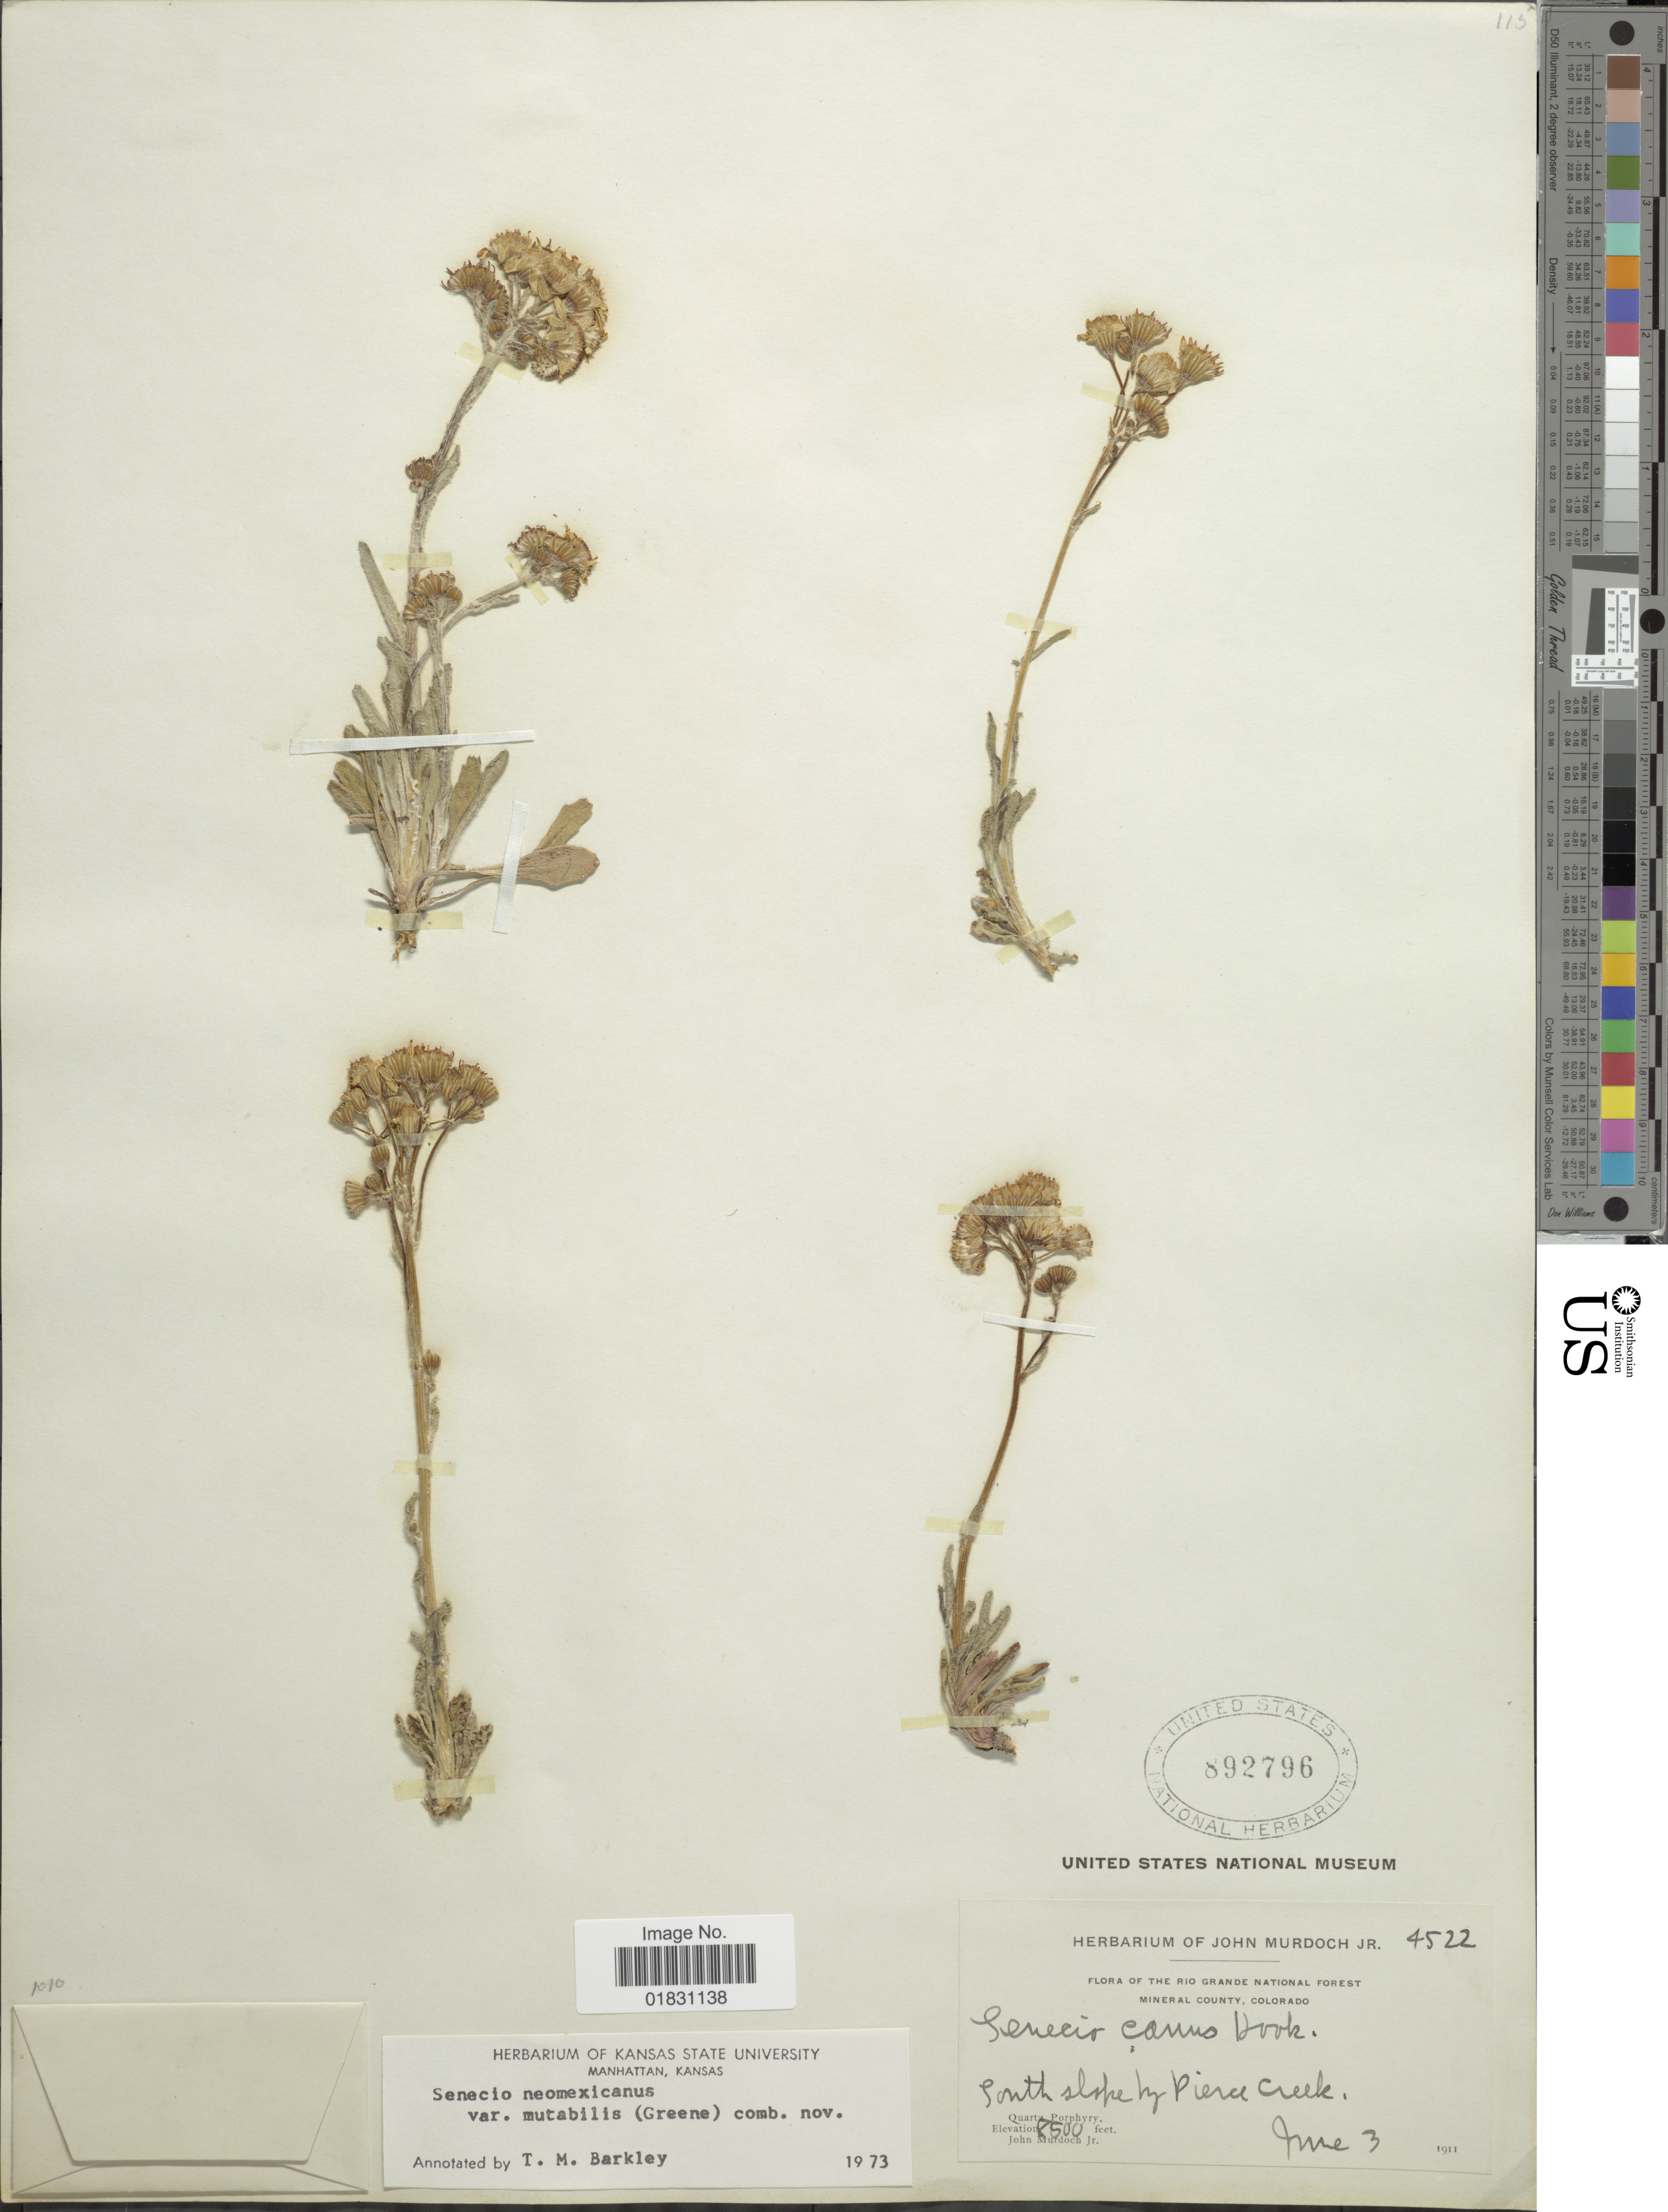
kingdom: Plantae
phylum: Tracheophyta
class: Magnoliopsida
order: Asterales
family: Asteraceae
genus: Packera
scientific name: Packera neomexicana var. mutabilis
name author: (Greene) W.A. Weber & Á. Löve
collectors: J. Murdoch Jr.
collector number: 4522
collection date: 1911-06-03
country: United States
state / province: Colorado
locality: The Rio Grande National Forest, Mineral County, Colorado, South slope by Pierce Creek, Quartz Porphyry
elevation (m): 2591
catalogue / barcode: US 892796